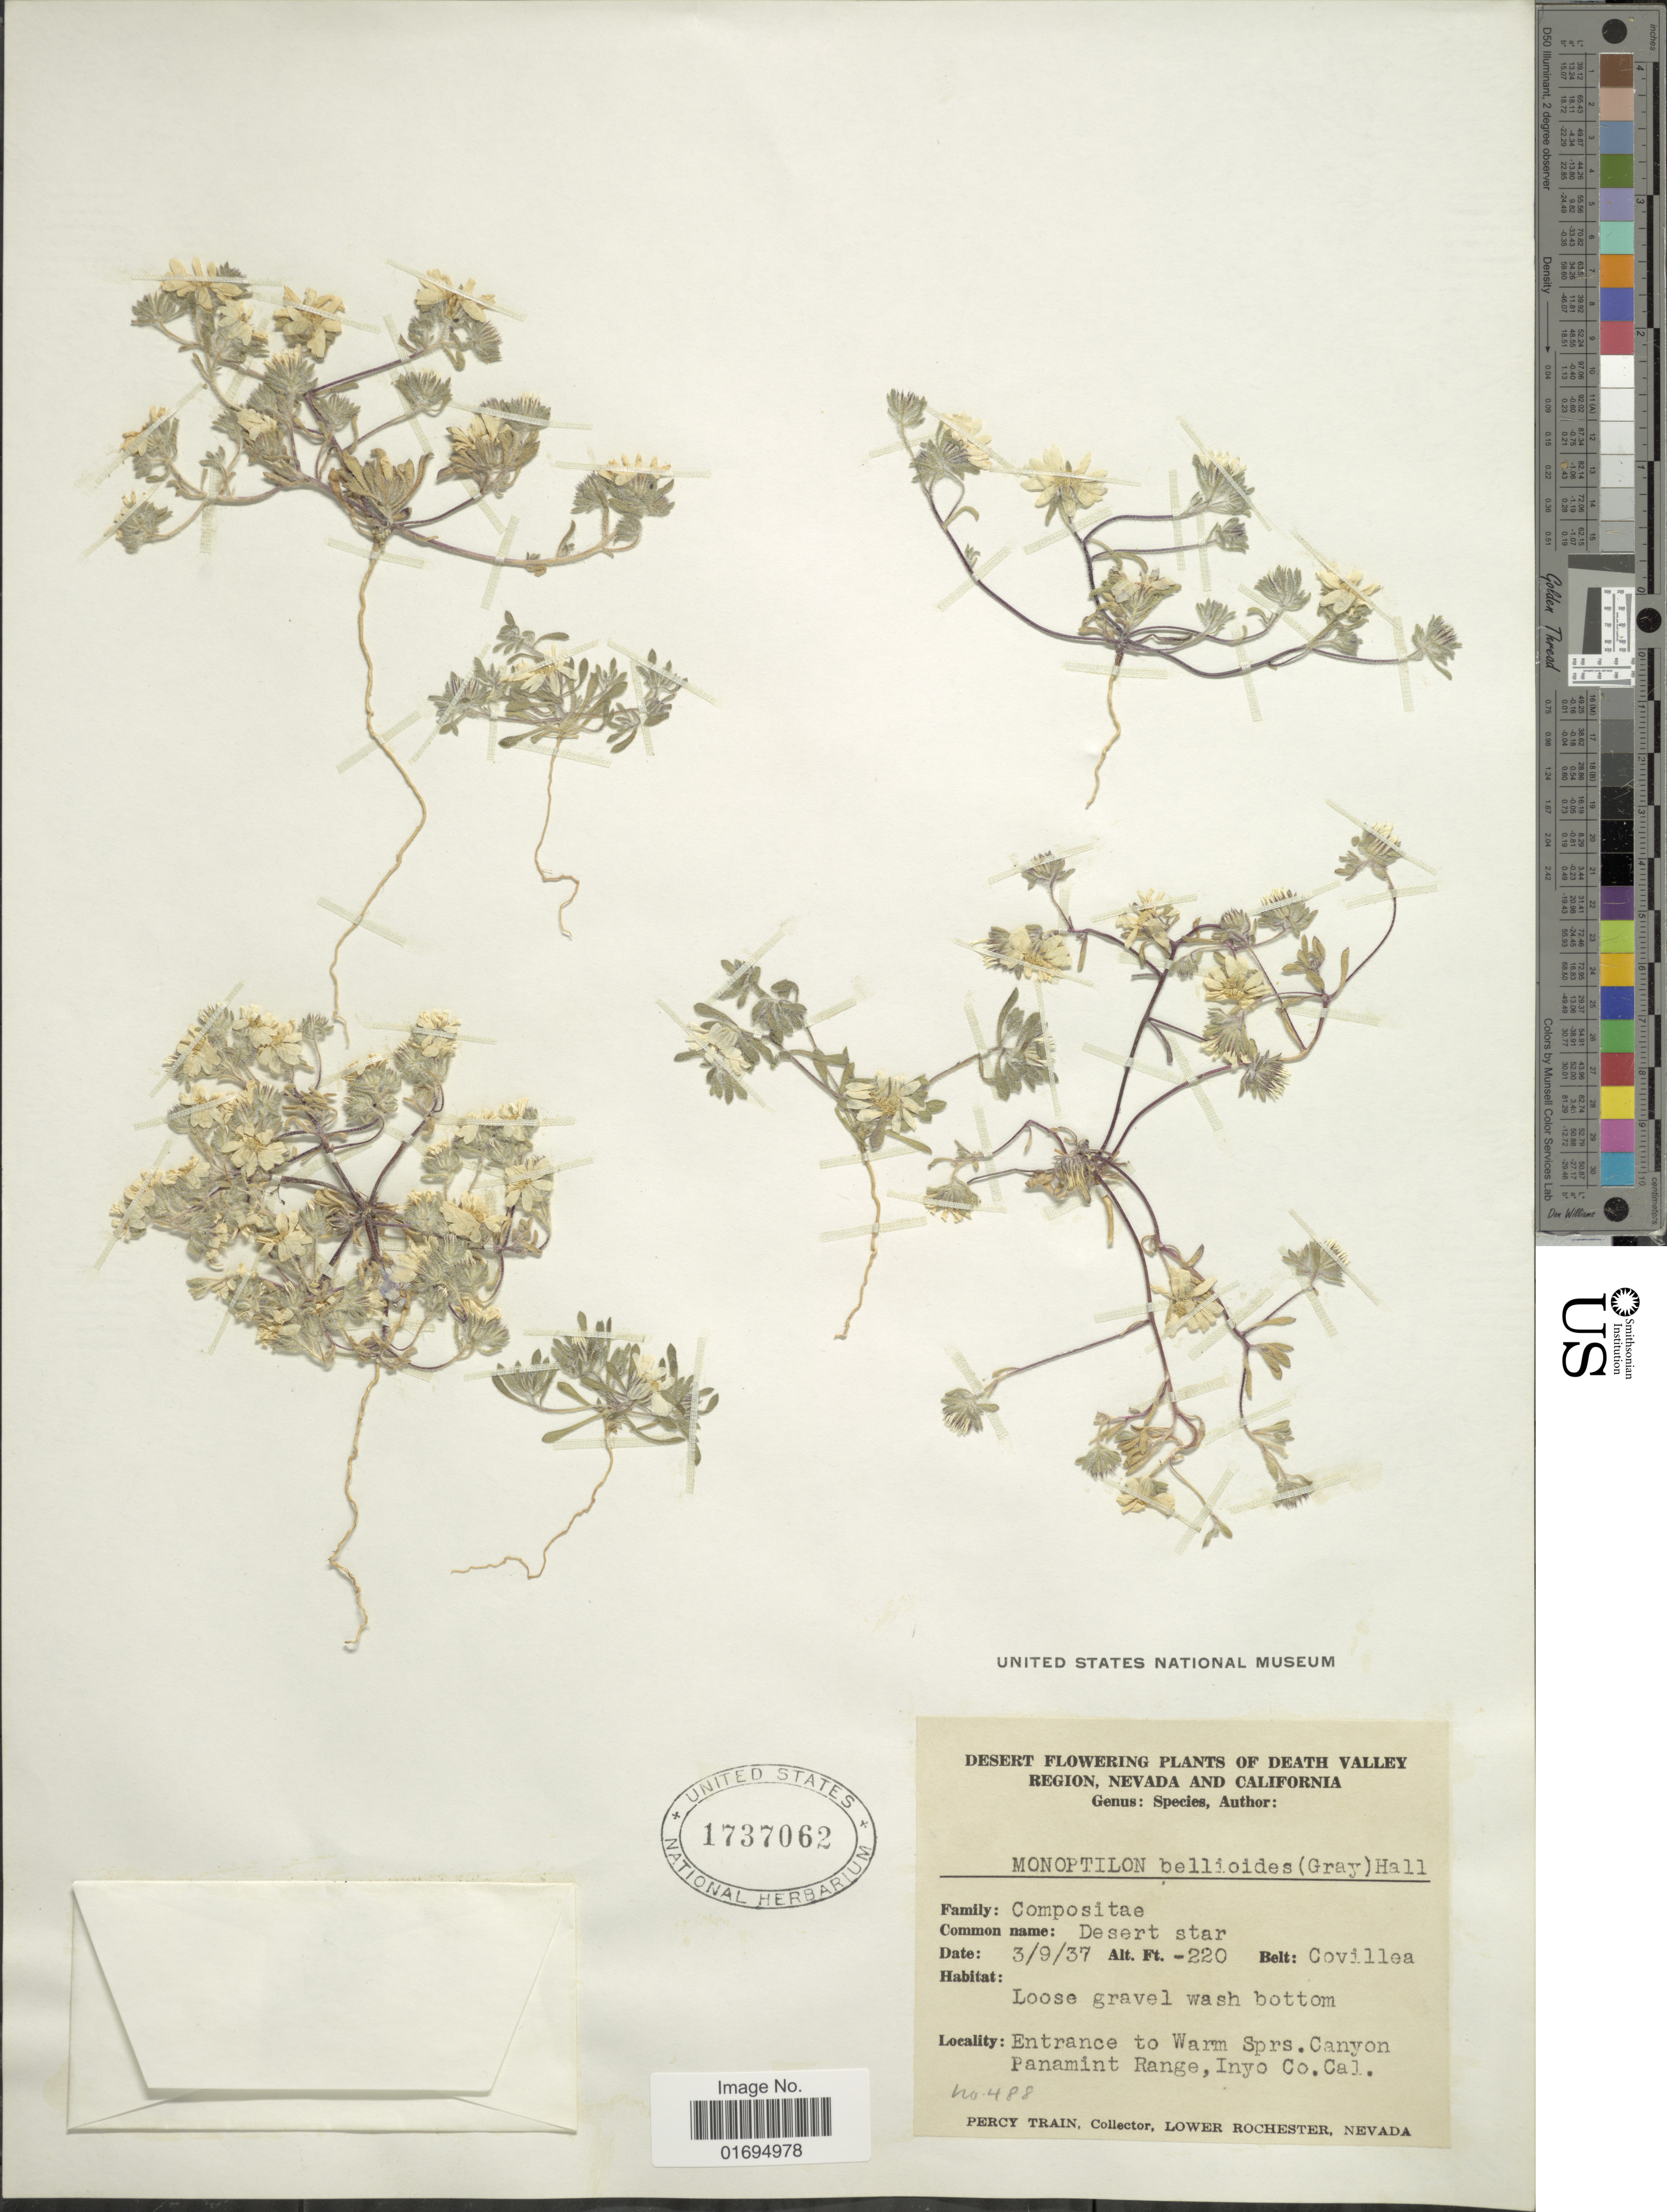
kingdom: Plantae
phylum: Tracheophyta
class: Magnoliopsida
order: Asterales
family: Asteraceae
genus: Monoptilon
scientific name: Monoptilon bellioides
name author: (A. Gray) H.M. Hall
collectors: P. Train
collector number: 488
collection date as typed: Transcribed d/m/y: 9/3/37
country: United States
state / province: California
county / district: Inyo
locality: Entrance to Warm Sprs. Canyon Panamint Range, Inyo Co. Cal.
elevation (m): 67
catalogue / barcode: US 1737062